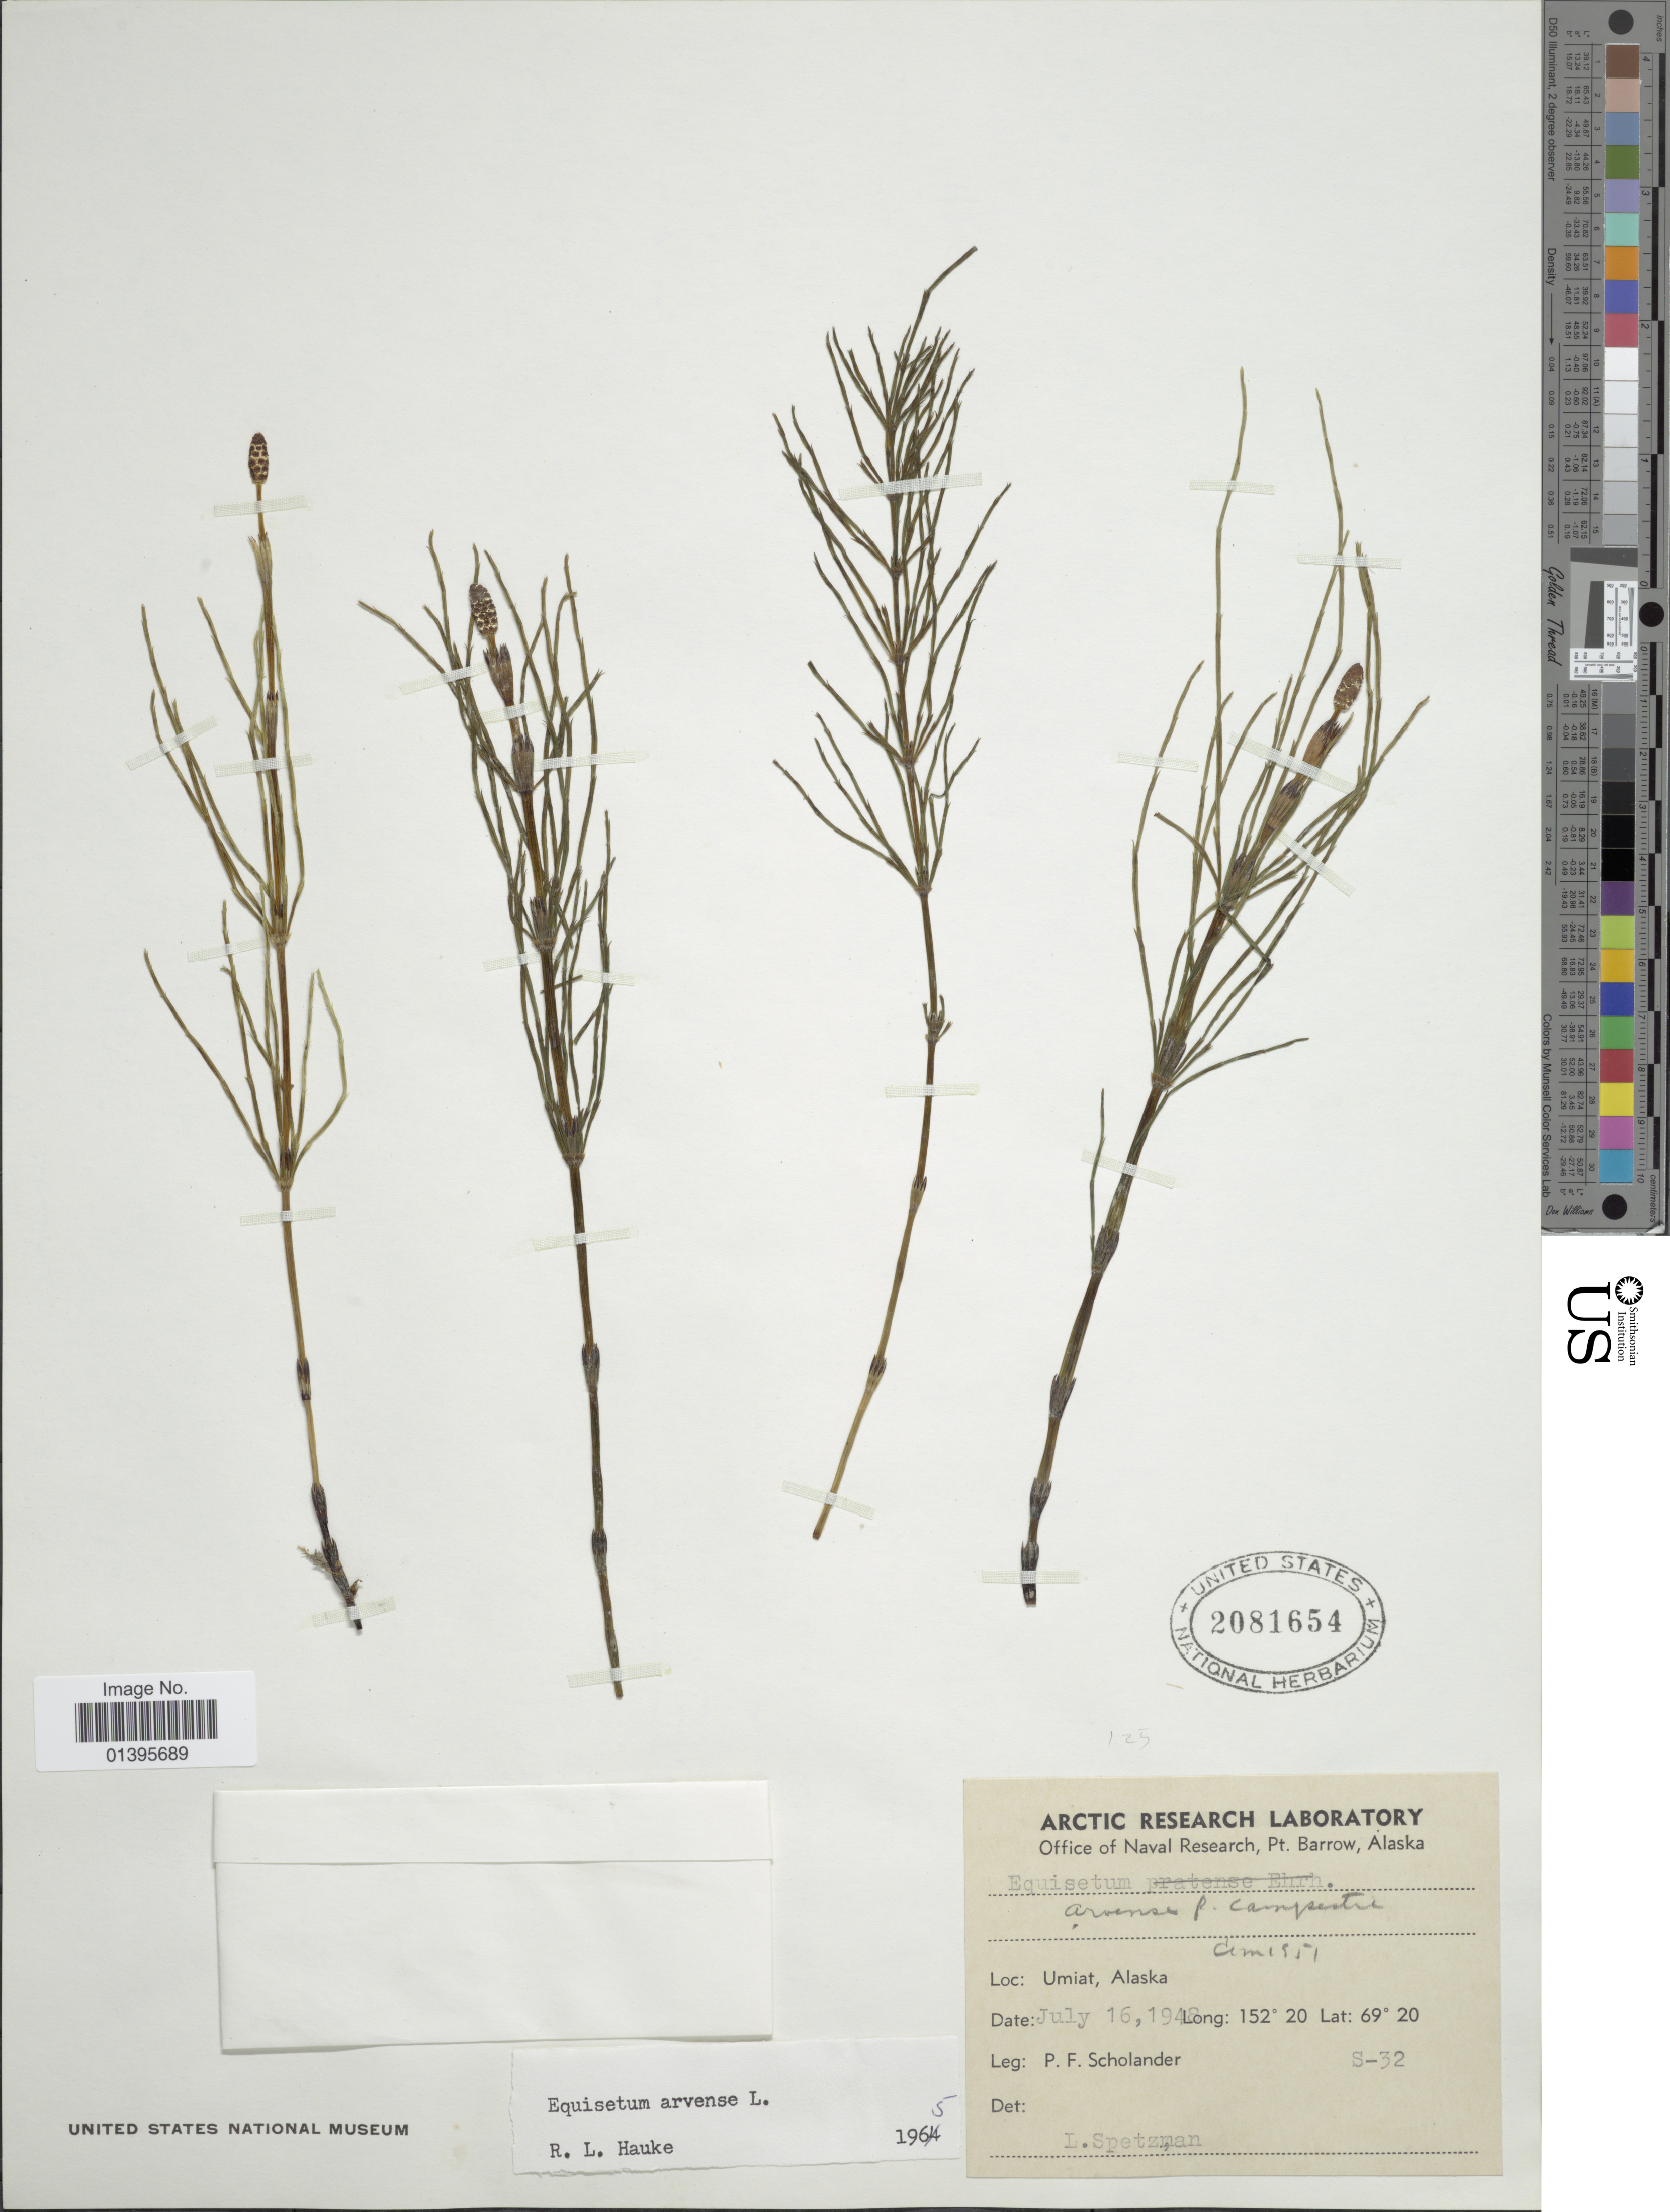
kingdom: Plantae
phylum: Tracheophyta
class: Polypodiopsida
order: Equisetales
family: Equisetaceae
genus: Equisetum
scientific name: Equisetum arvense var. campestre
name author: (Schultz) Rupr.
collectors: P. Scholander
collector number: S-32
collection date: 1948-07-16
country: United States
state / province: Alaska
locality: Umiat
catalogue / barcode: US 2081654